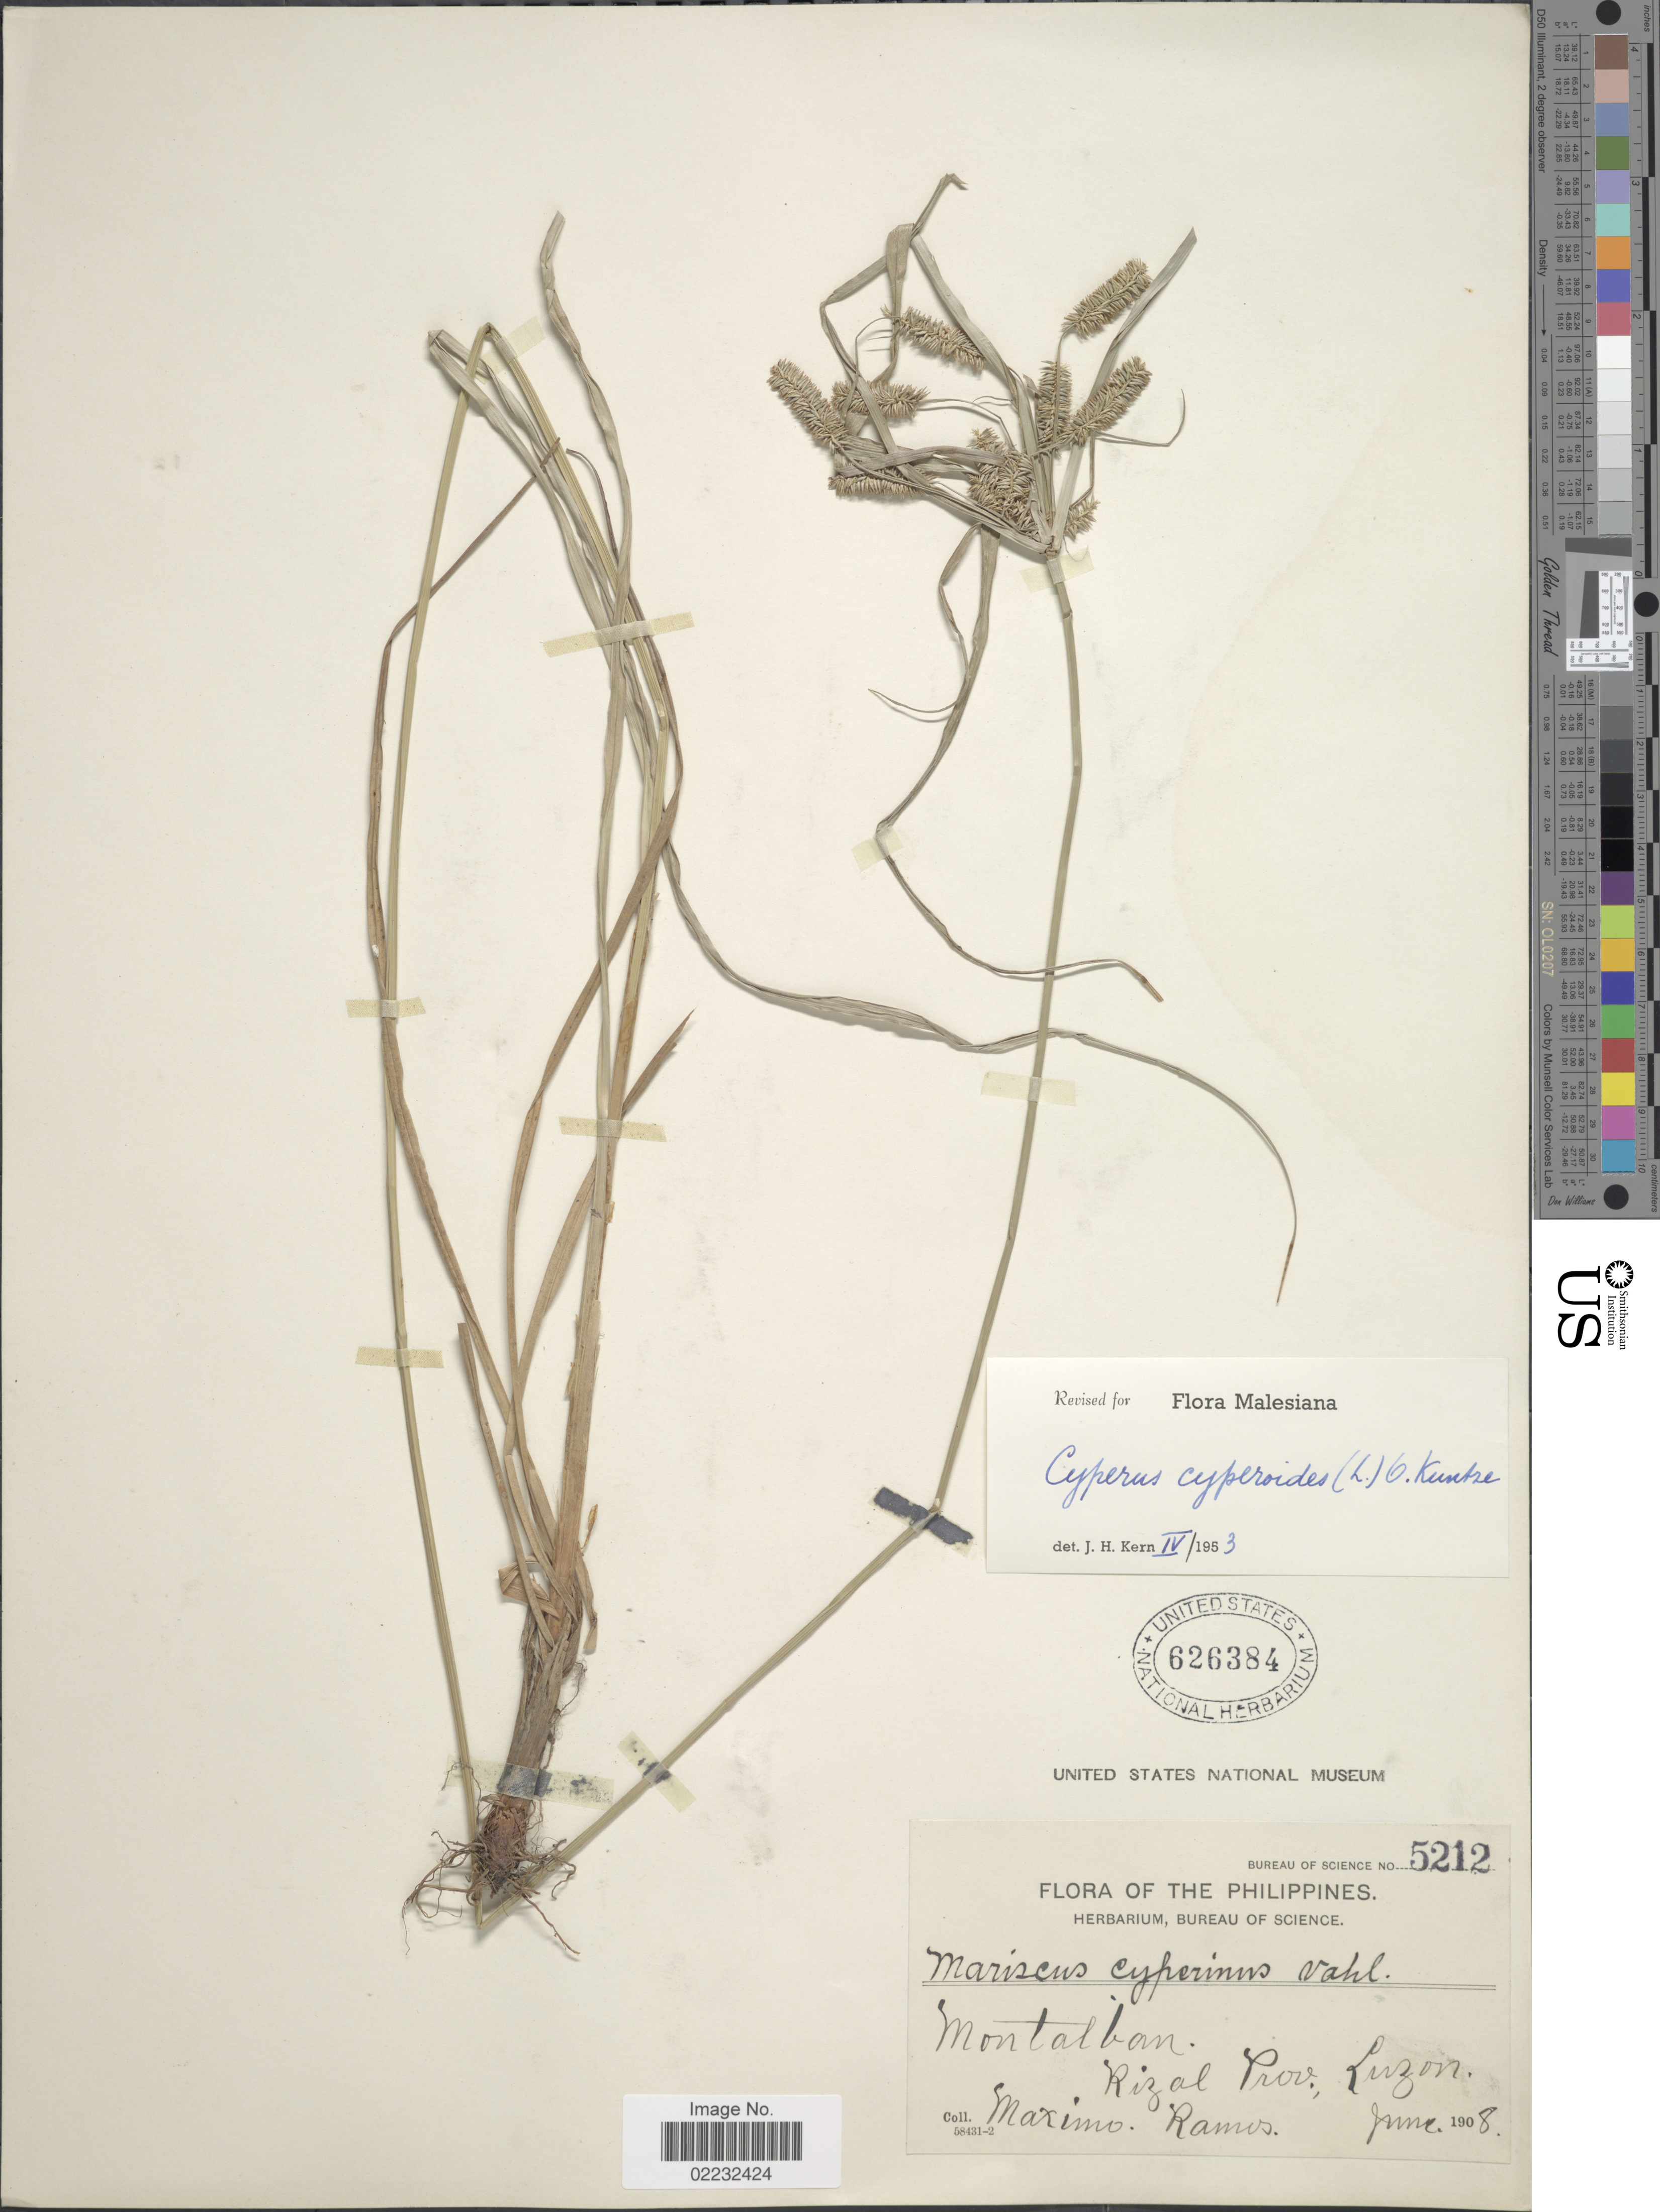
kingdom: Plantae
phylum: Tracheophyta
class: Liliopsida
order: Poales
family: Cyperaceae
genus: Cyperus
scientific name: Cyperus cyperoides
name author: (L.) Kuntze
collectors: M. Ramos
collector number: Bureau of Science 5212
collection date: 1908-06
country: Philippines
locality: Montalban, Rizal Prov, Luzon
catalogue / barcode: US 626384